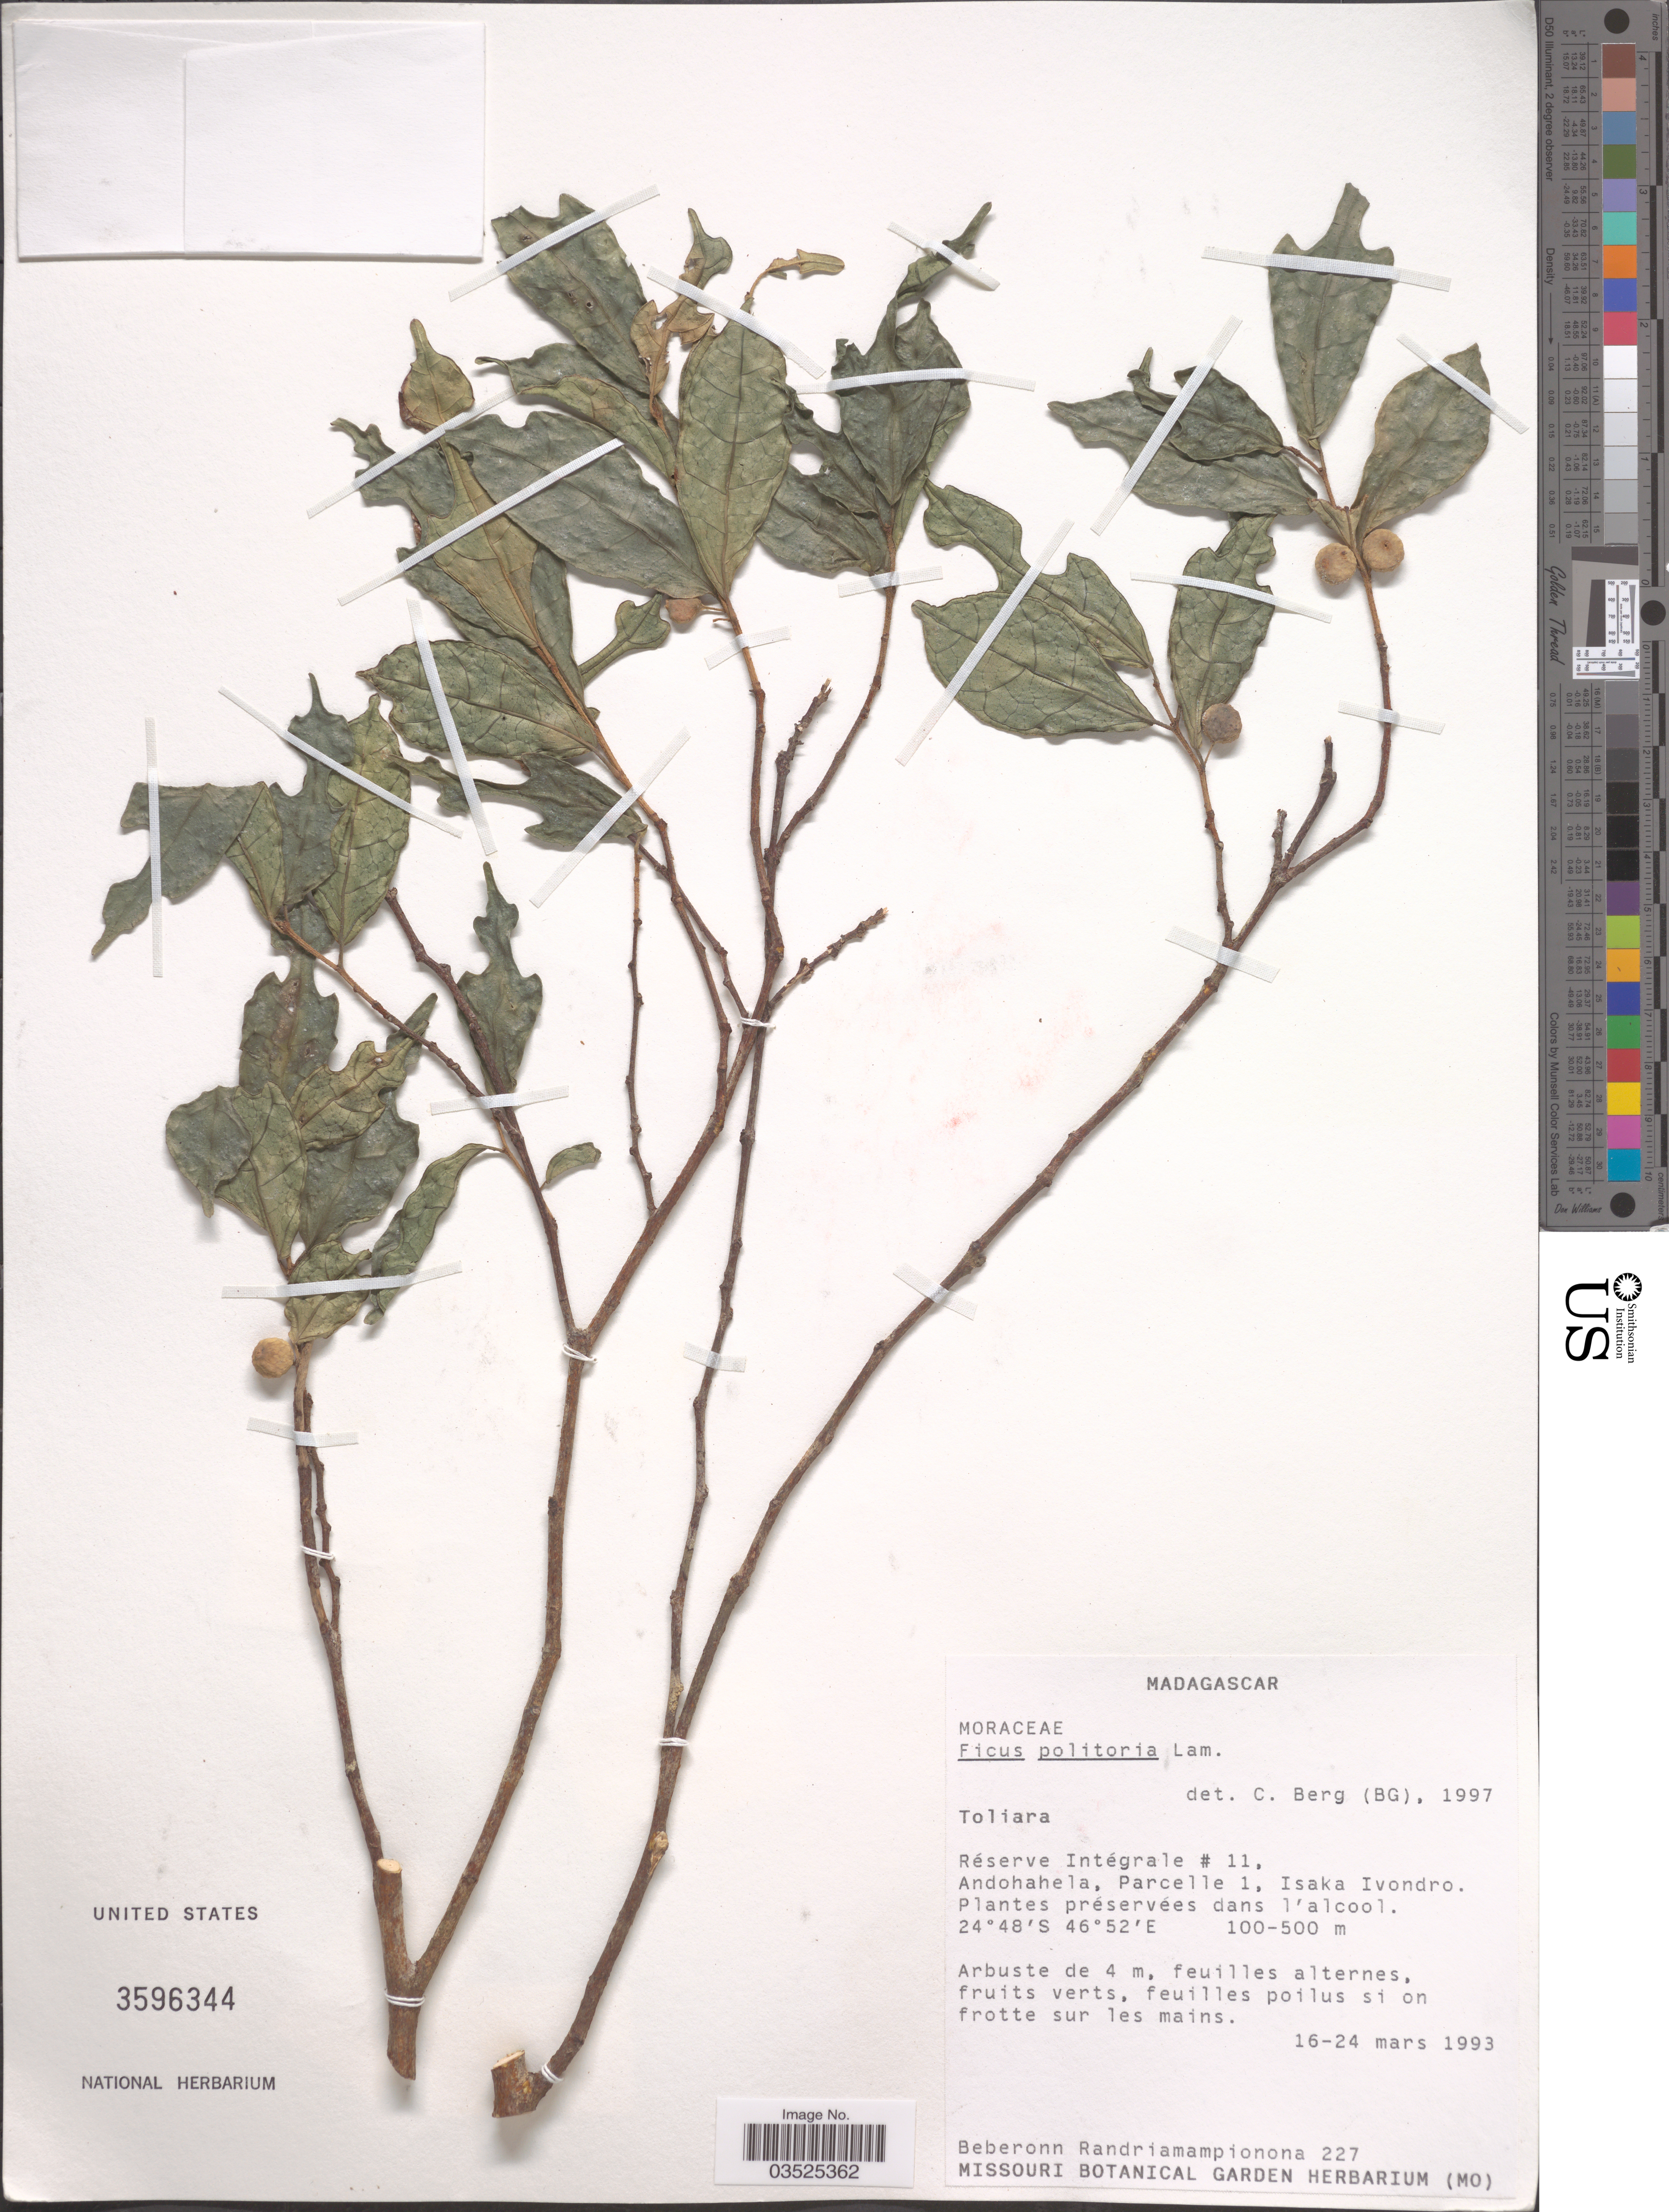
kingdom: Plantae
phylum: Tracheophyta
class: Magnoliopsida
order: Rosales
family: Moraceae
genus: Ficus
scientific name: Ficus politoria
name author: Lam.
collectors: B. Randriamampionona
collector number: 227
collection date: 1993-03-16/1993-03-24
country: Madagascar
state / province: Anosy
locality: Réserve Intégrale #11, Andohahela, Parcelle 1, Isaka Ivondro.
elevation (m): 100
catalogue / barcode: US 3596344